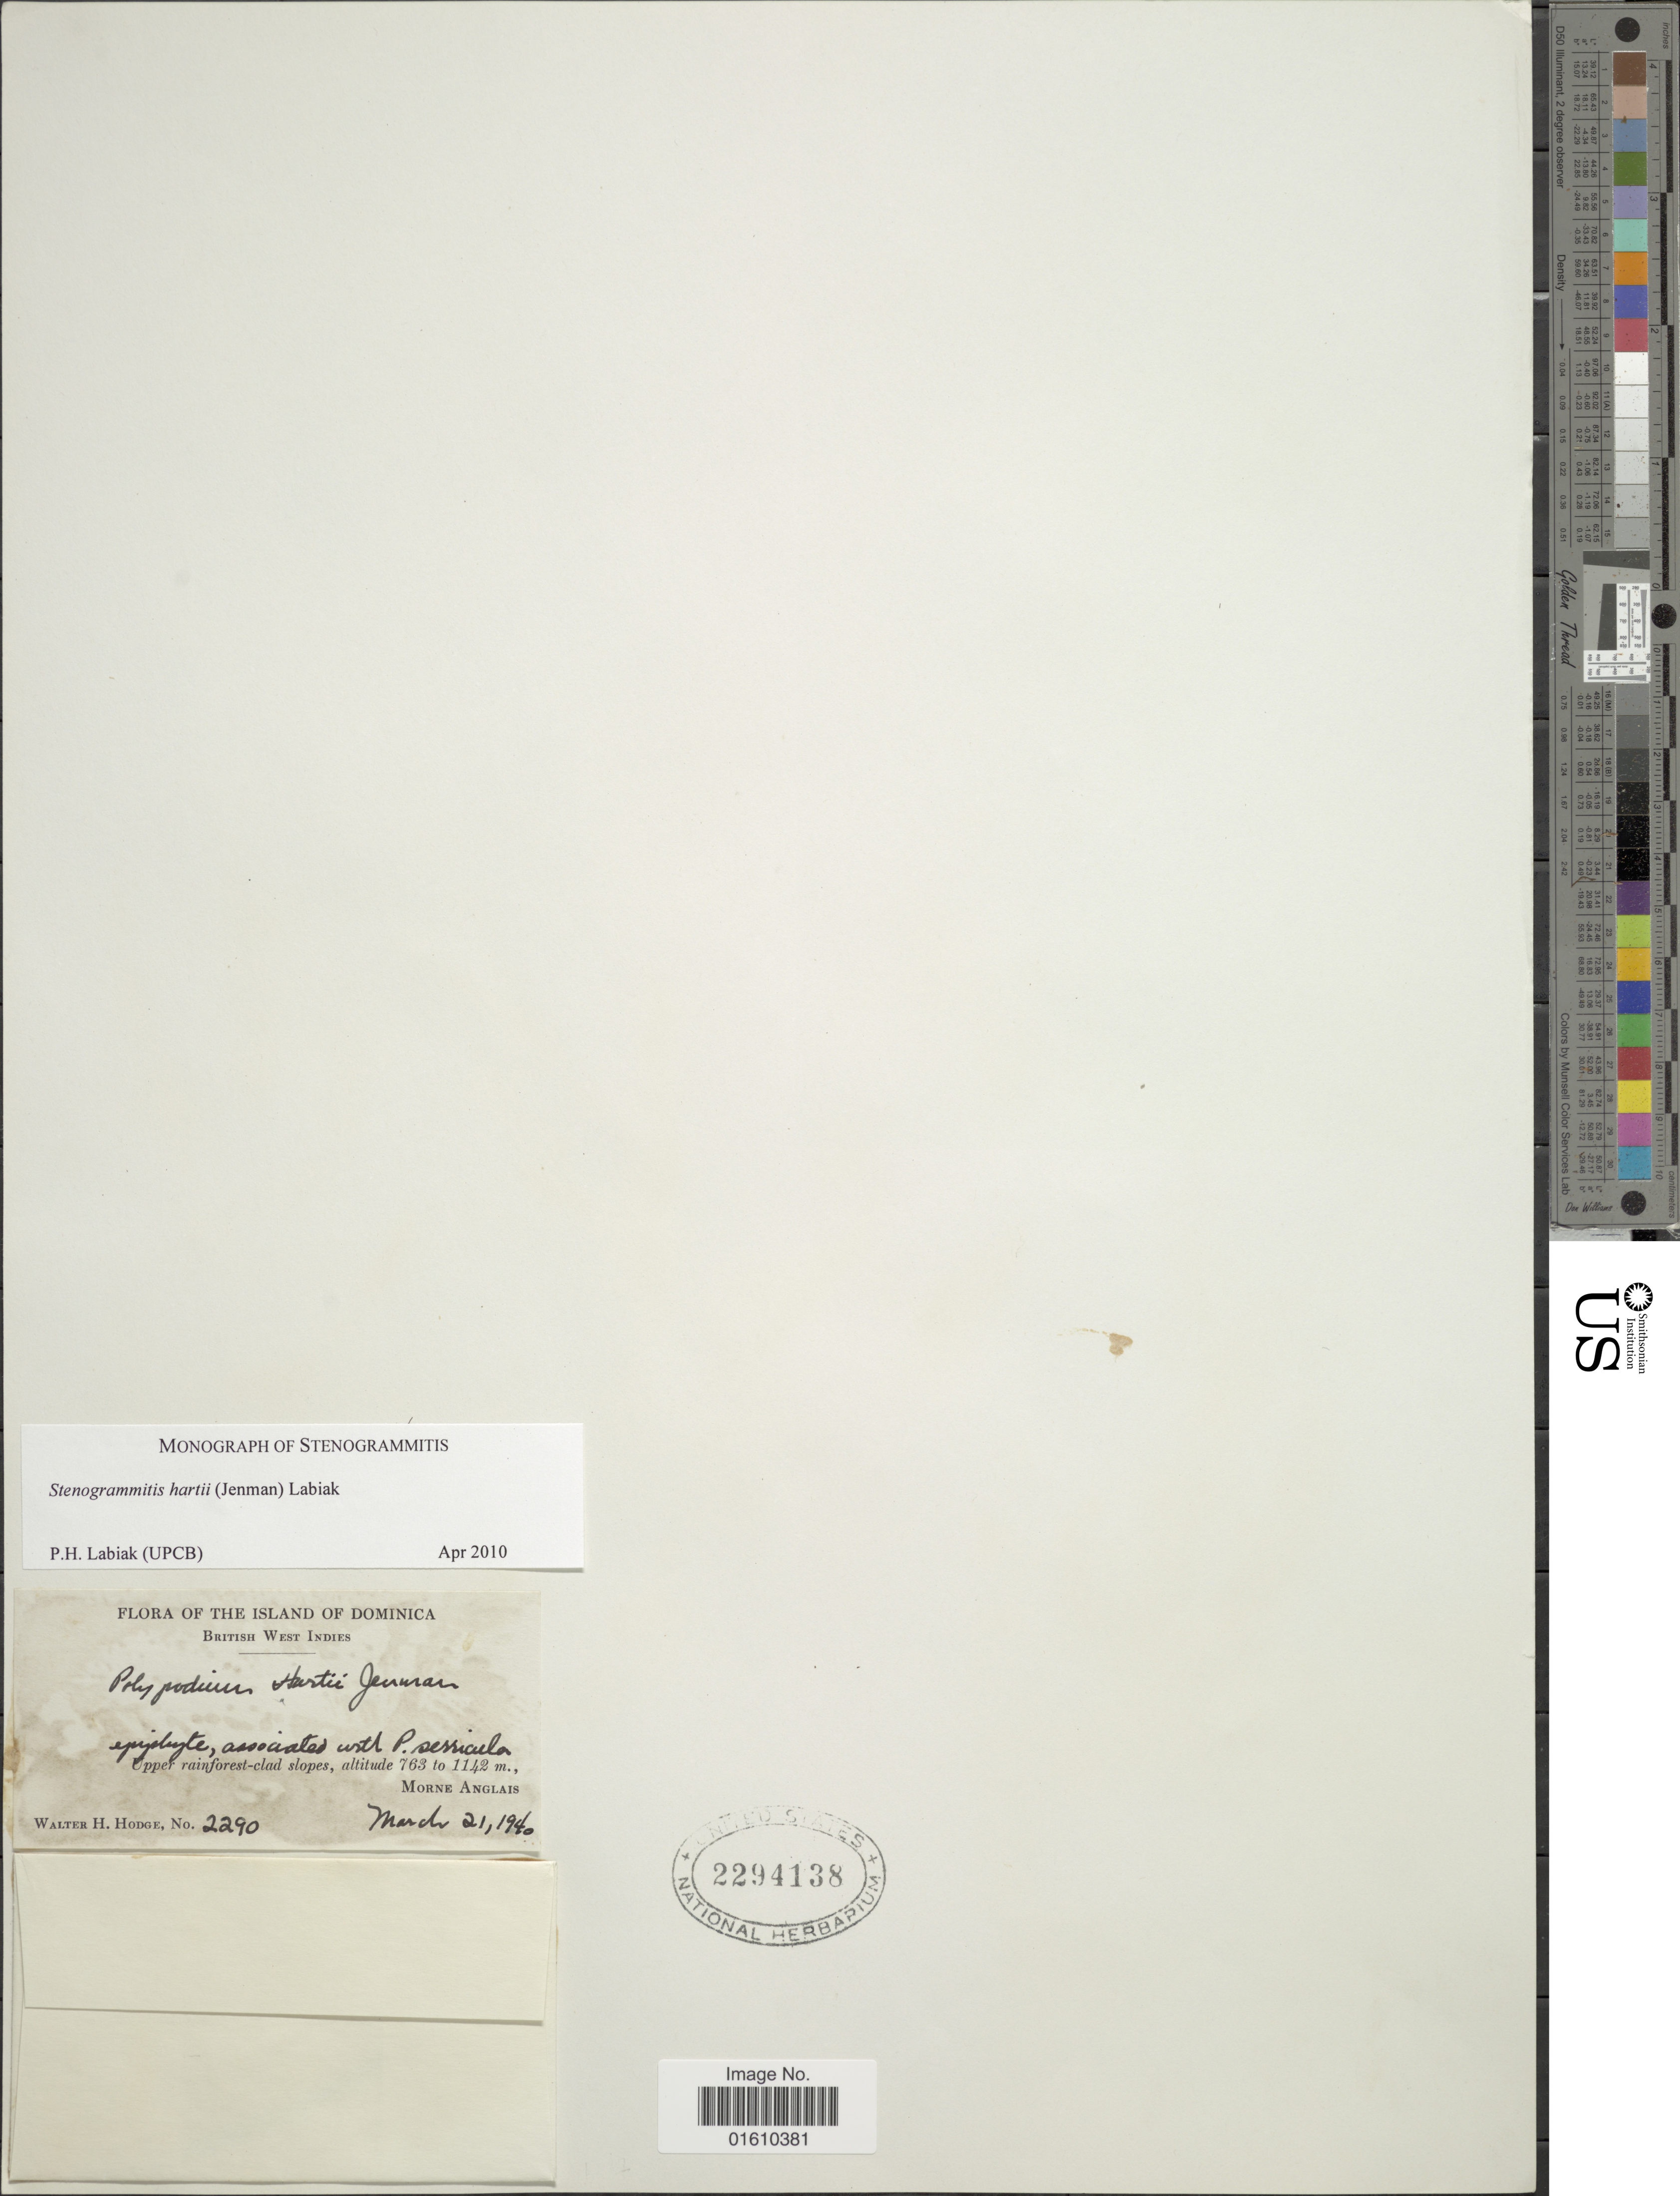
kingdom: Plantae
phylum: Tracheophyta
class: Polypodiopsida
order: Polypodiales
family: Polypodiaceae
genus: Stenogrammitis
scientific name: Stenogrammitis hartii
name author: (Jenman) Labiak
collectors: W. Hodge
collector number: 2290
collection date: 1940-03-21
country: Dominica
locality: The Island of Dominica, British West Indies, Upper rainforest-clad slopes, Morne Anglais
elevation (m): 763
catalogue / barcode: US 2294138